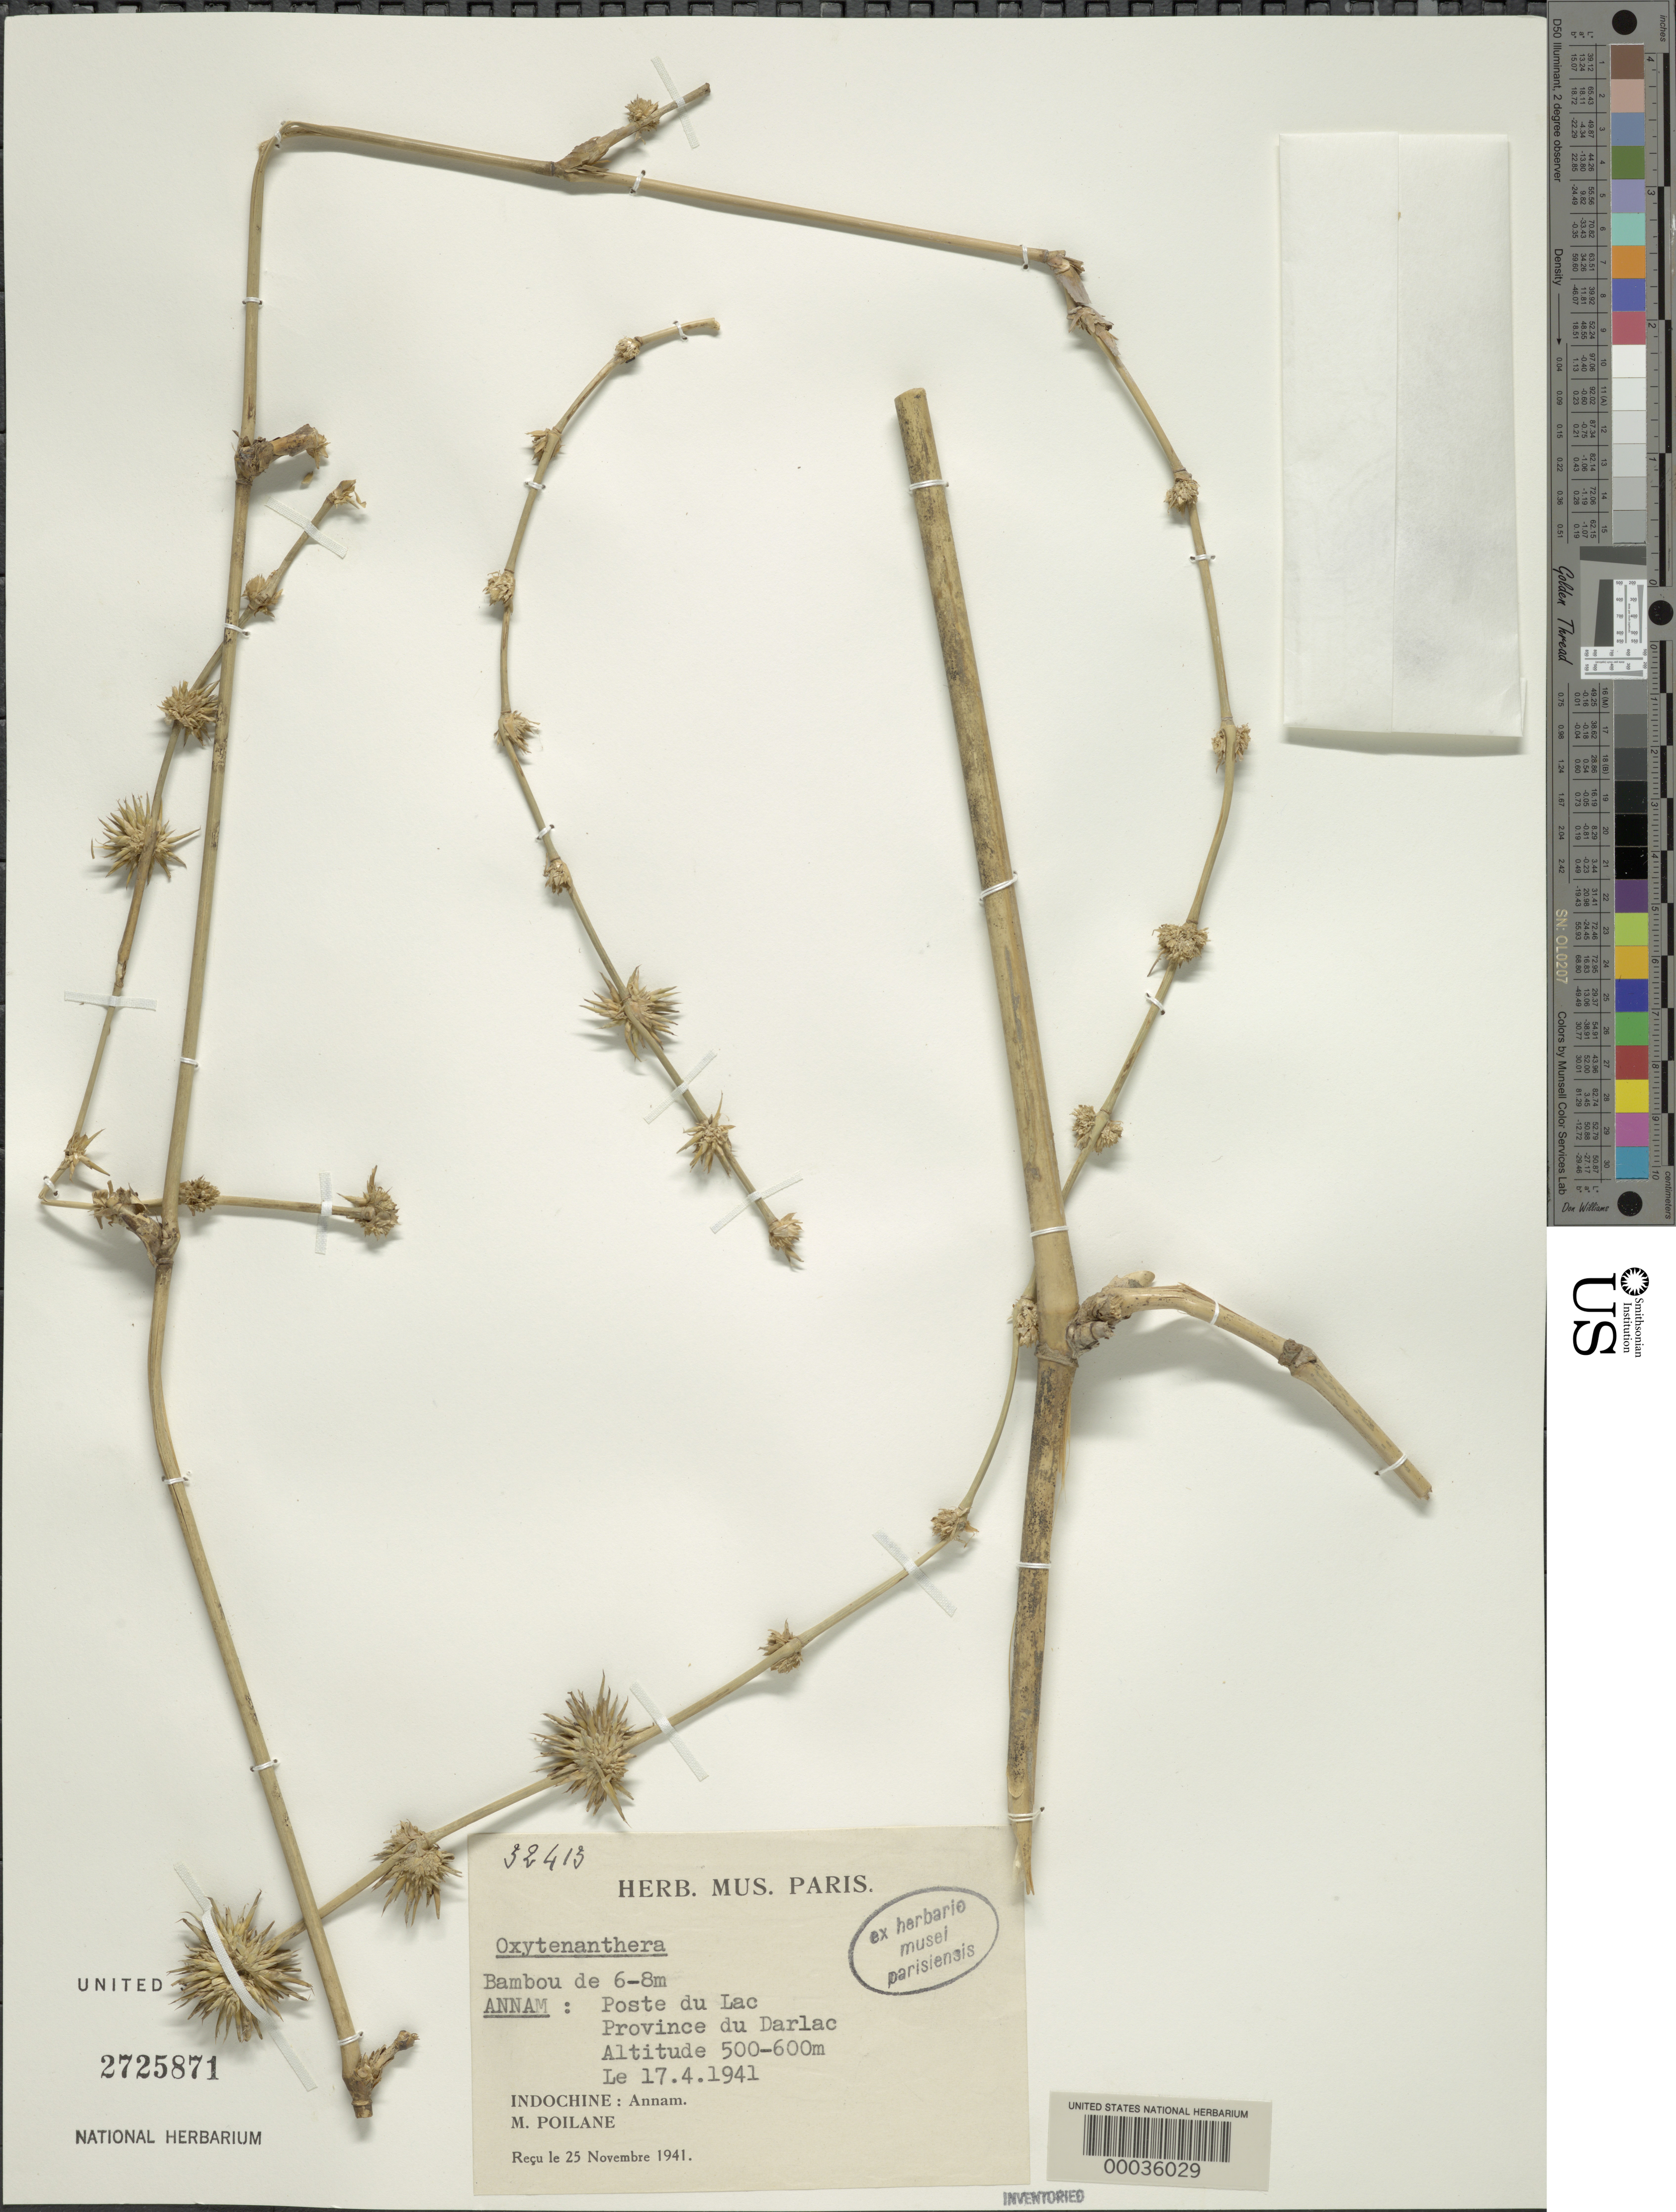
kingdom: Plantae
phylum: Tracheophyta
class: Liliopsida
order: Poales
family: Poaceae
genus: Dendrocalamus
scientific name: Dendrocalamus sp.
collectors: M. Poilane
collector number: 32413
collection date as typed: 17 Apr 1941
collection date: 1941-04-17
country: Vietnam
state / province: Annam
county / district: Province Du Darlac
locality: Annam, poste du lac, darlac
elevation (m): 500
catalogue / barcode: US 2725871